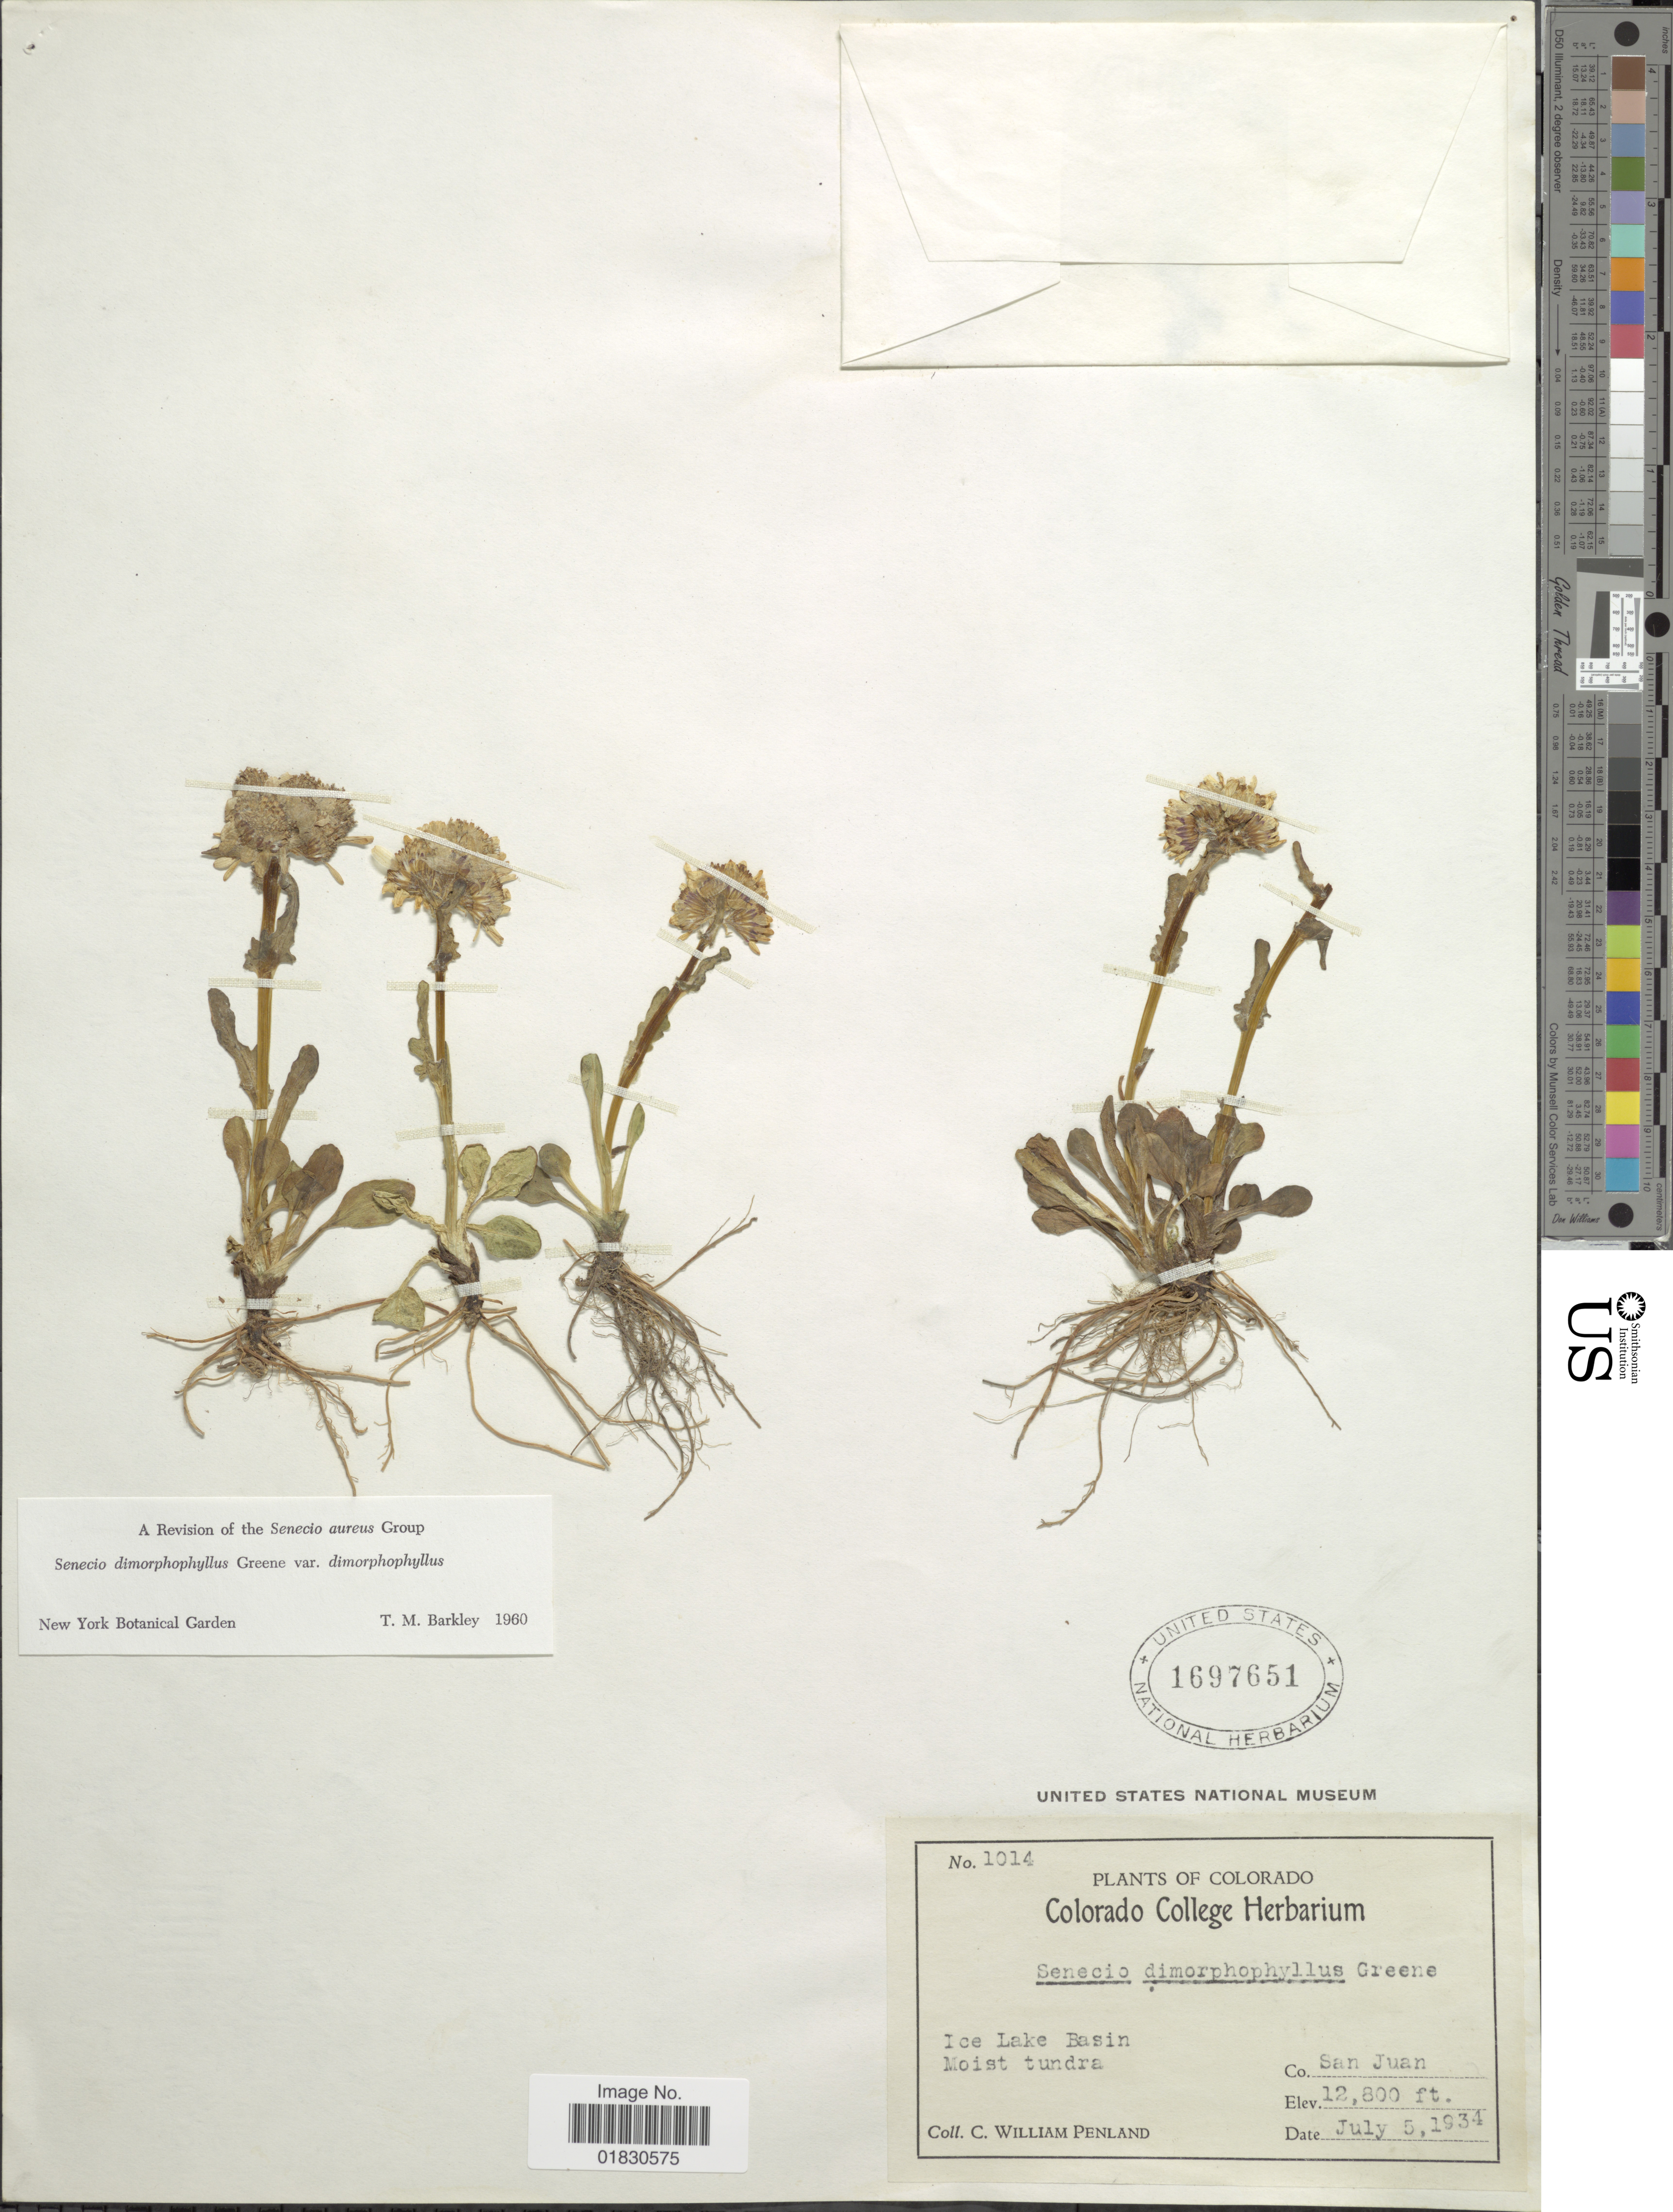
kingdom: Plantae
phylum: Tracheophyta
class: Magnoliopsida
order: Asterales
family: Asteraceae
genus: Packera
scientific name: Packera dimorphophylla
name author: (Greene) W.A. Weber & Á. Löve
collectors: C. W. Penland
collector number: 1014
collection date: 1934-07-05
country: United States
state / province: Colorado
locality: Ice Lake Basin, Co. San Juan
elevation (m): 3901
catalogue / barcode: US 1697651